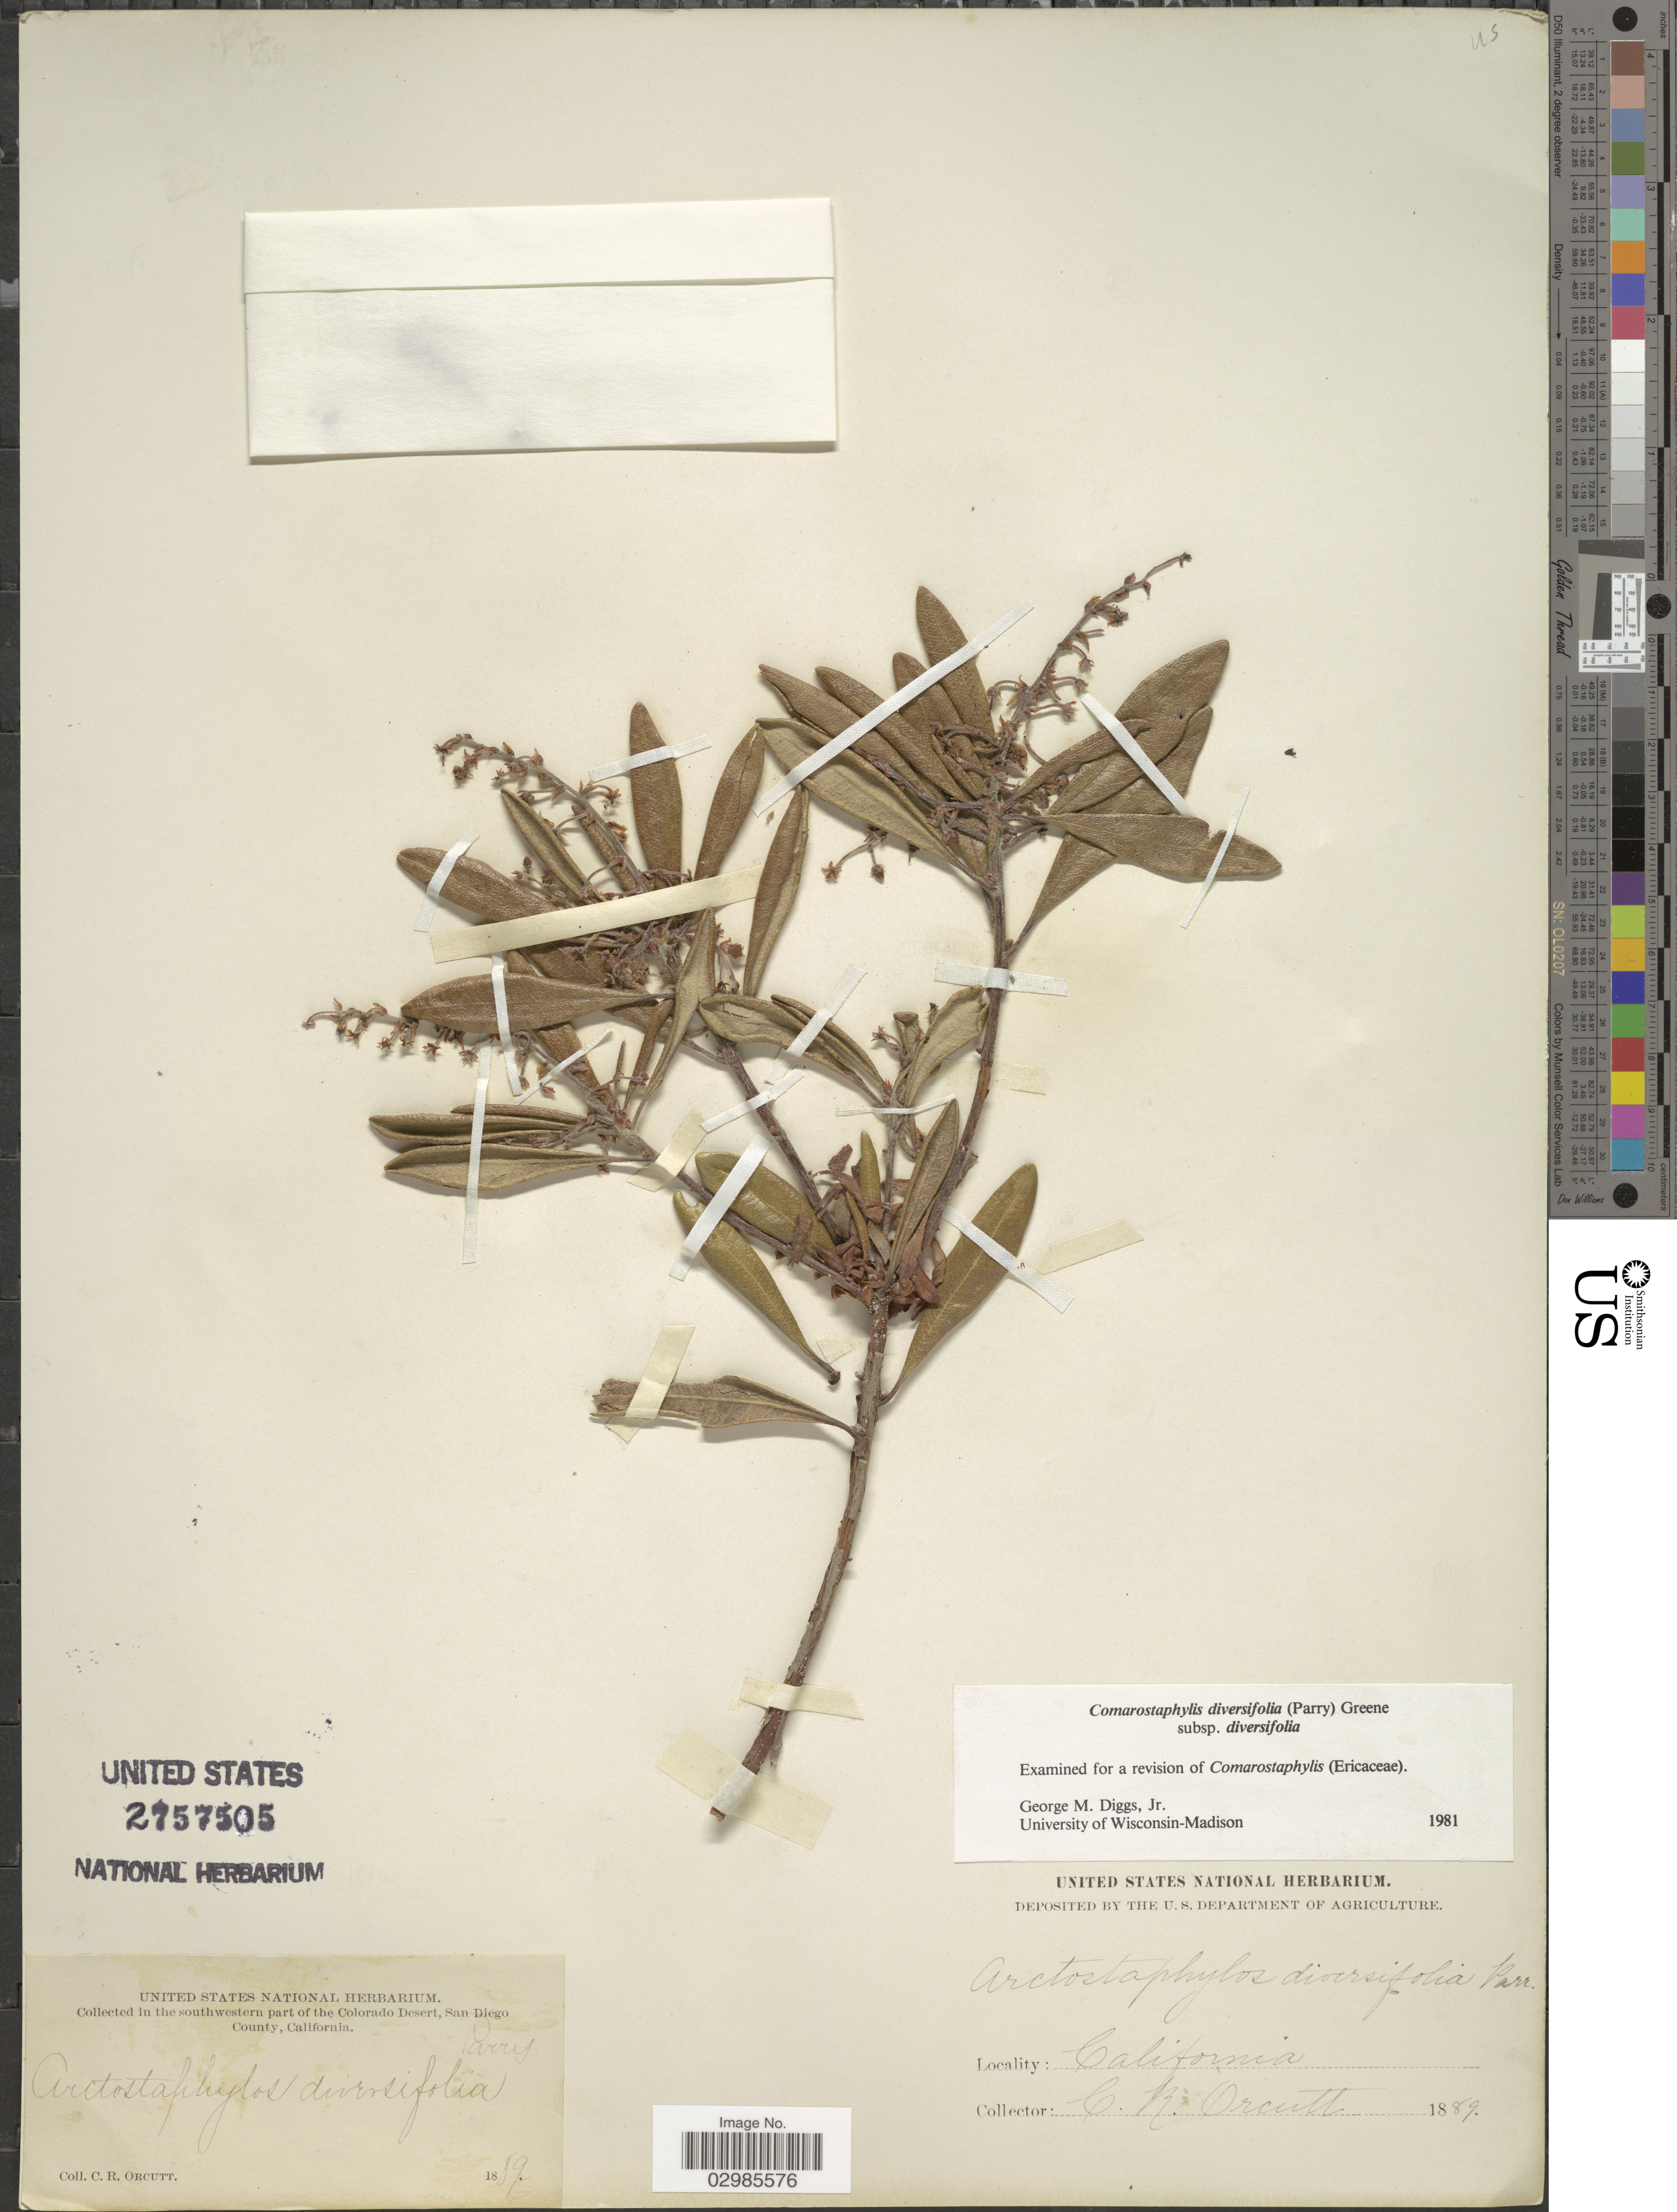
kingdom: Plantae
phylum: Tracheophyta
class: Magnoliopsida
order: Ericales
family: Ericaceae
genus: Comarostaphylis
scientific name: Comarostaphylis diversifolia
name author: (Parry) Greene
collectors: C. R. Orcutt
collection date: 1889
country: United States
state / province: California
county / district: San Diego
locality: In The Southwestern part of the Colorado Desert, San Diego County.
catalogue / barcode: US 2757505